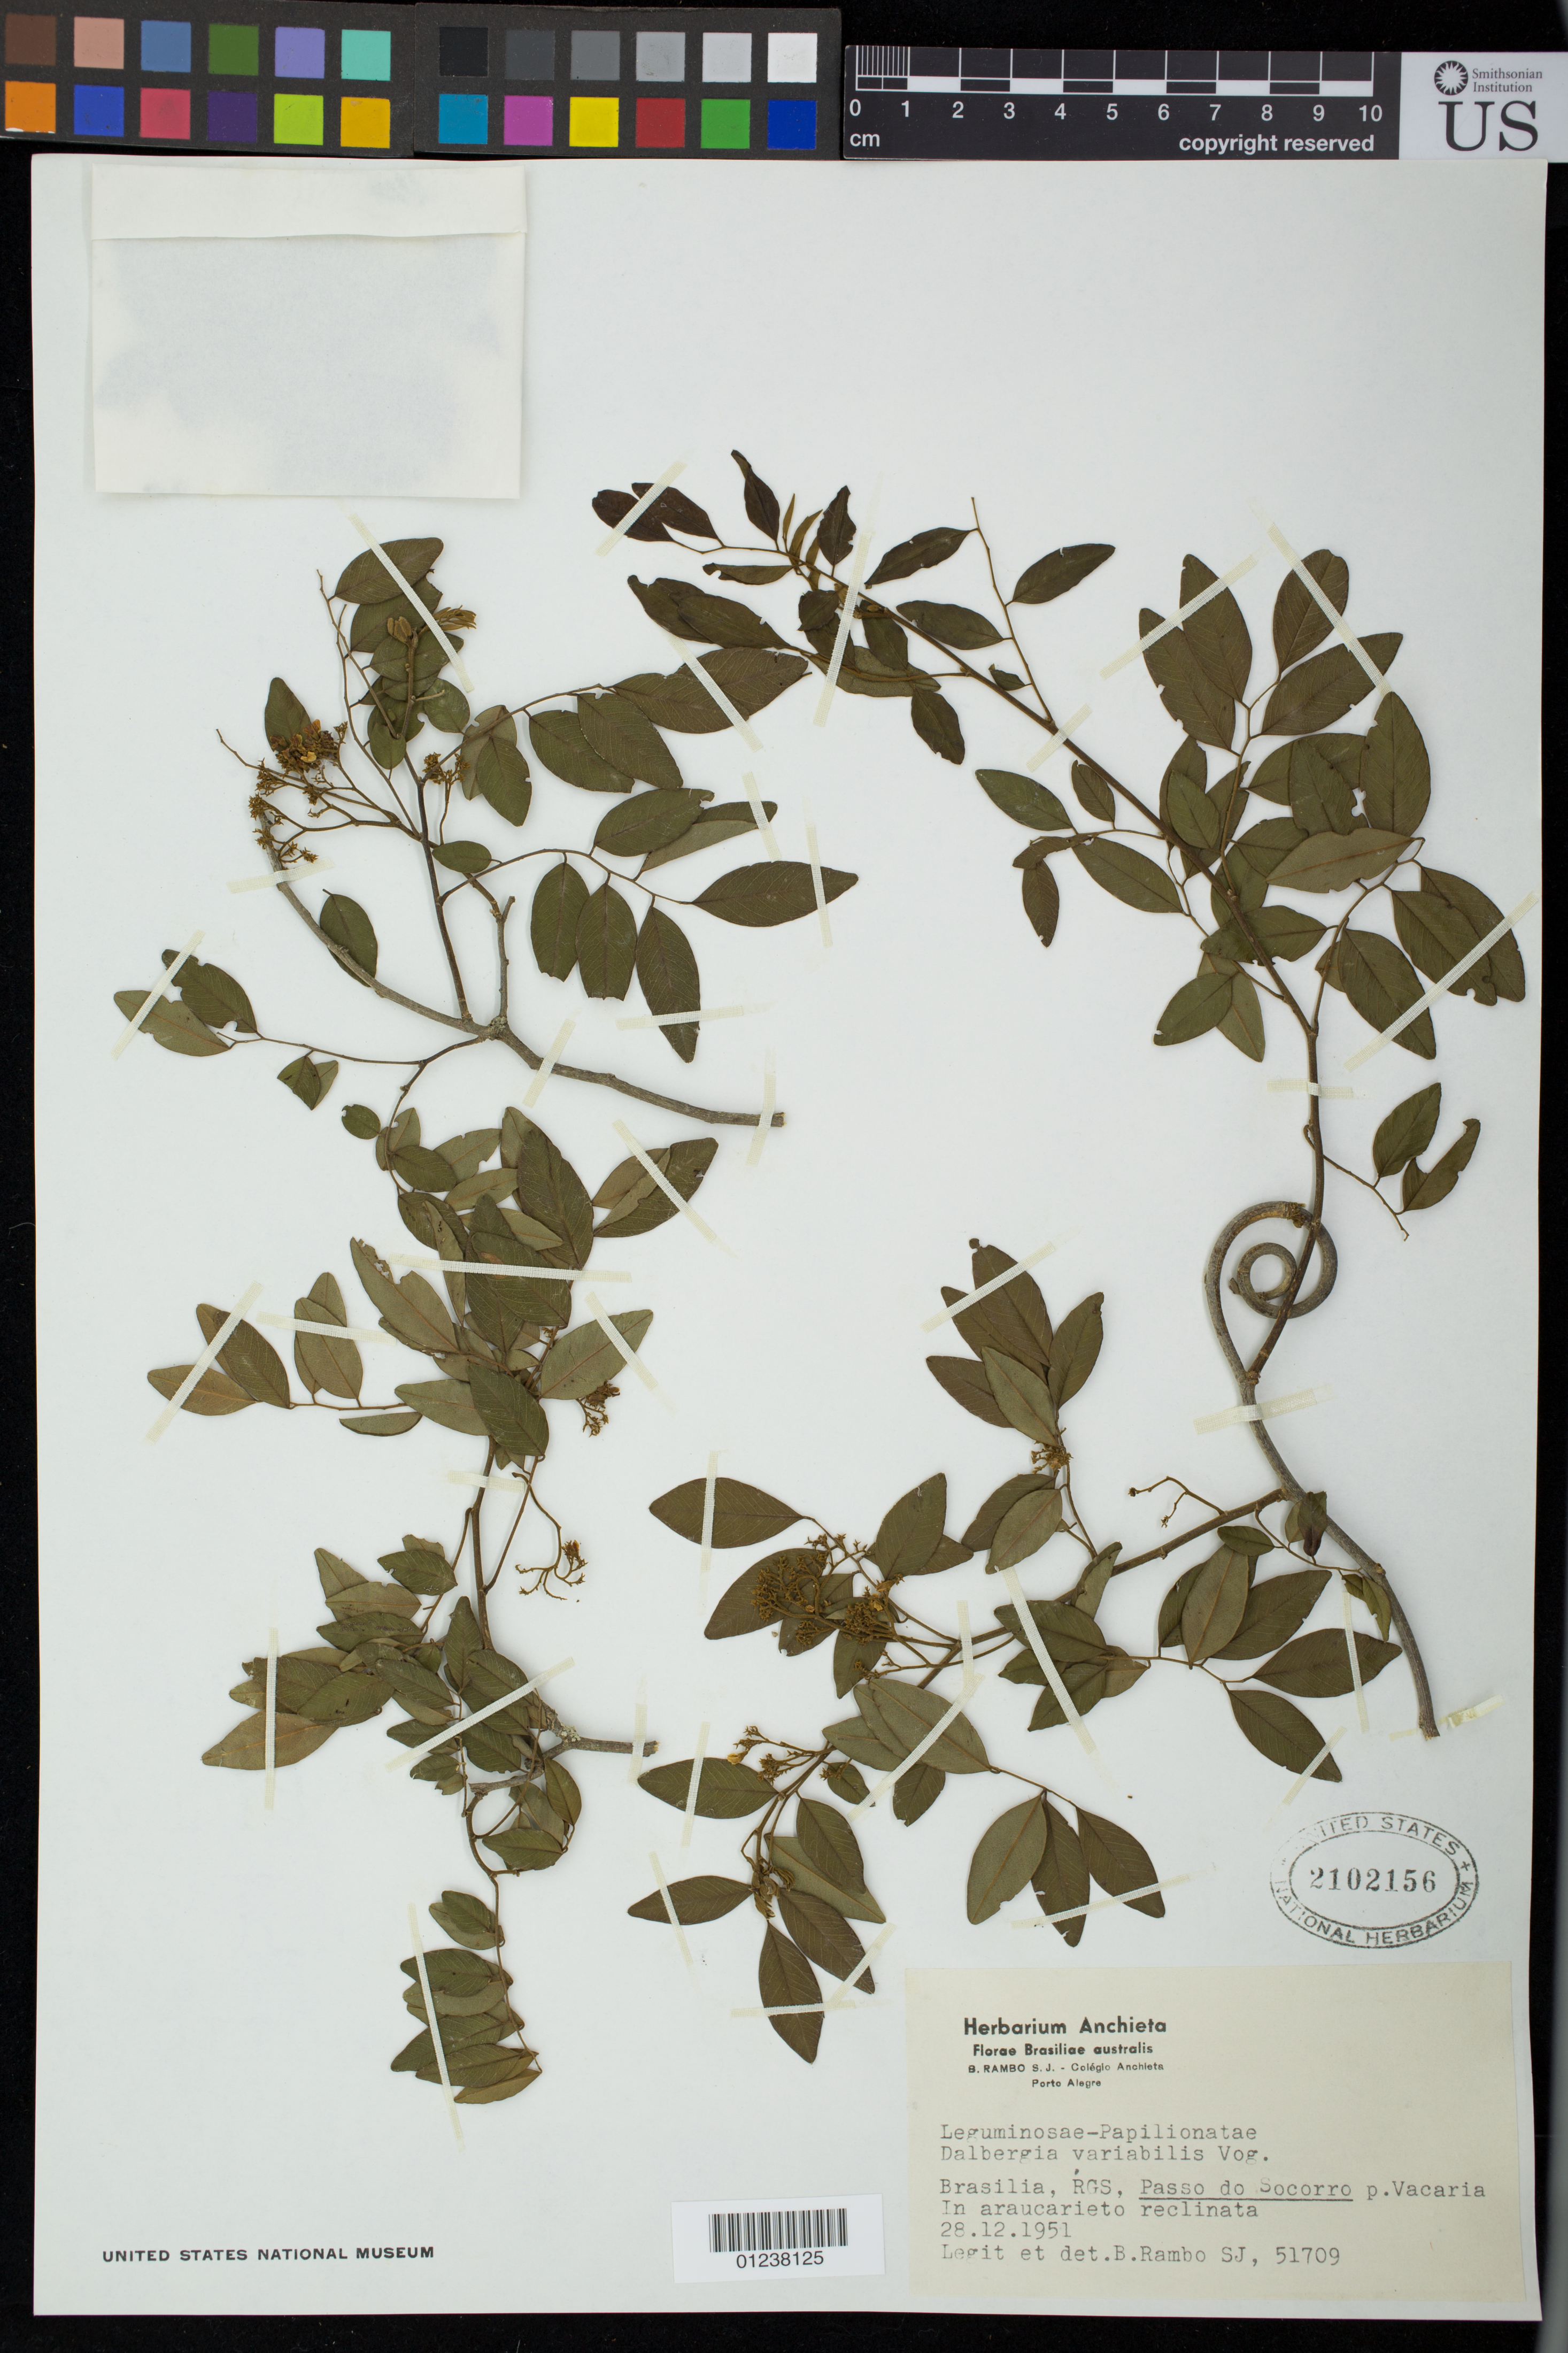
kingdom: Plantae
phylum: Tracheophyta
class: Magnoliopsida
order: Fabales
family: Fabaceae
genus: Dalbergia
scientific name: Dalbergia frutescens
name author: (Vell.) Britton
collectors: B. Rambo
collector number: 51709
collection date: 1951-12-28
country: Brazil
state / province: Rio Grande do Sul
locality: Brasilia, RGS, Passo do Socorro, p. Vacaria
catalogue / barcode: US 2102156